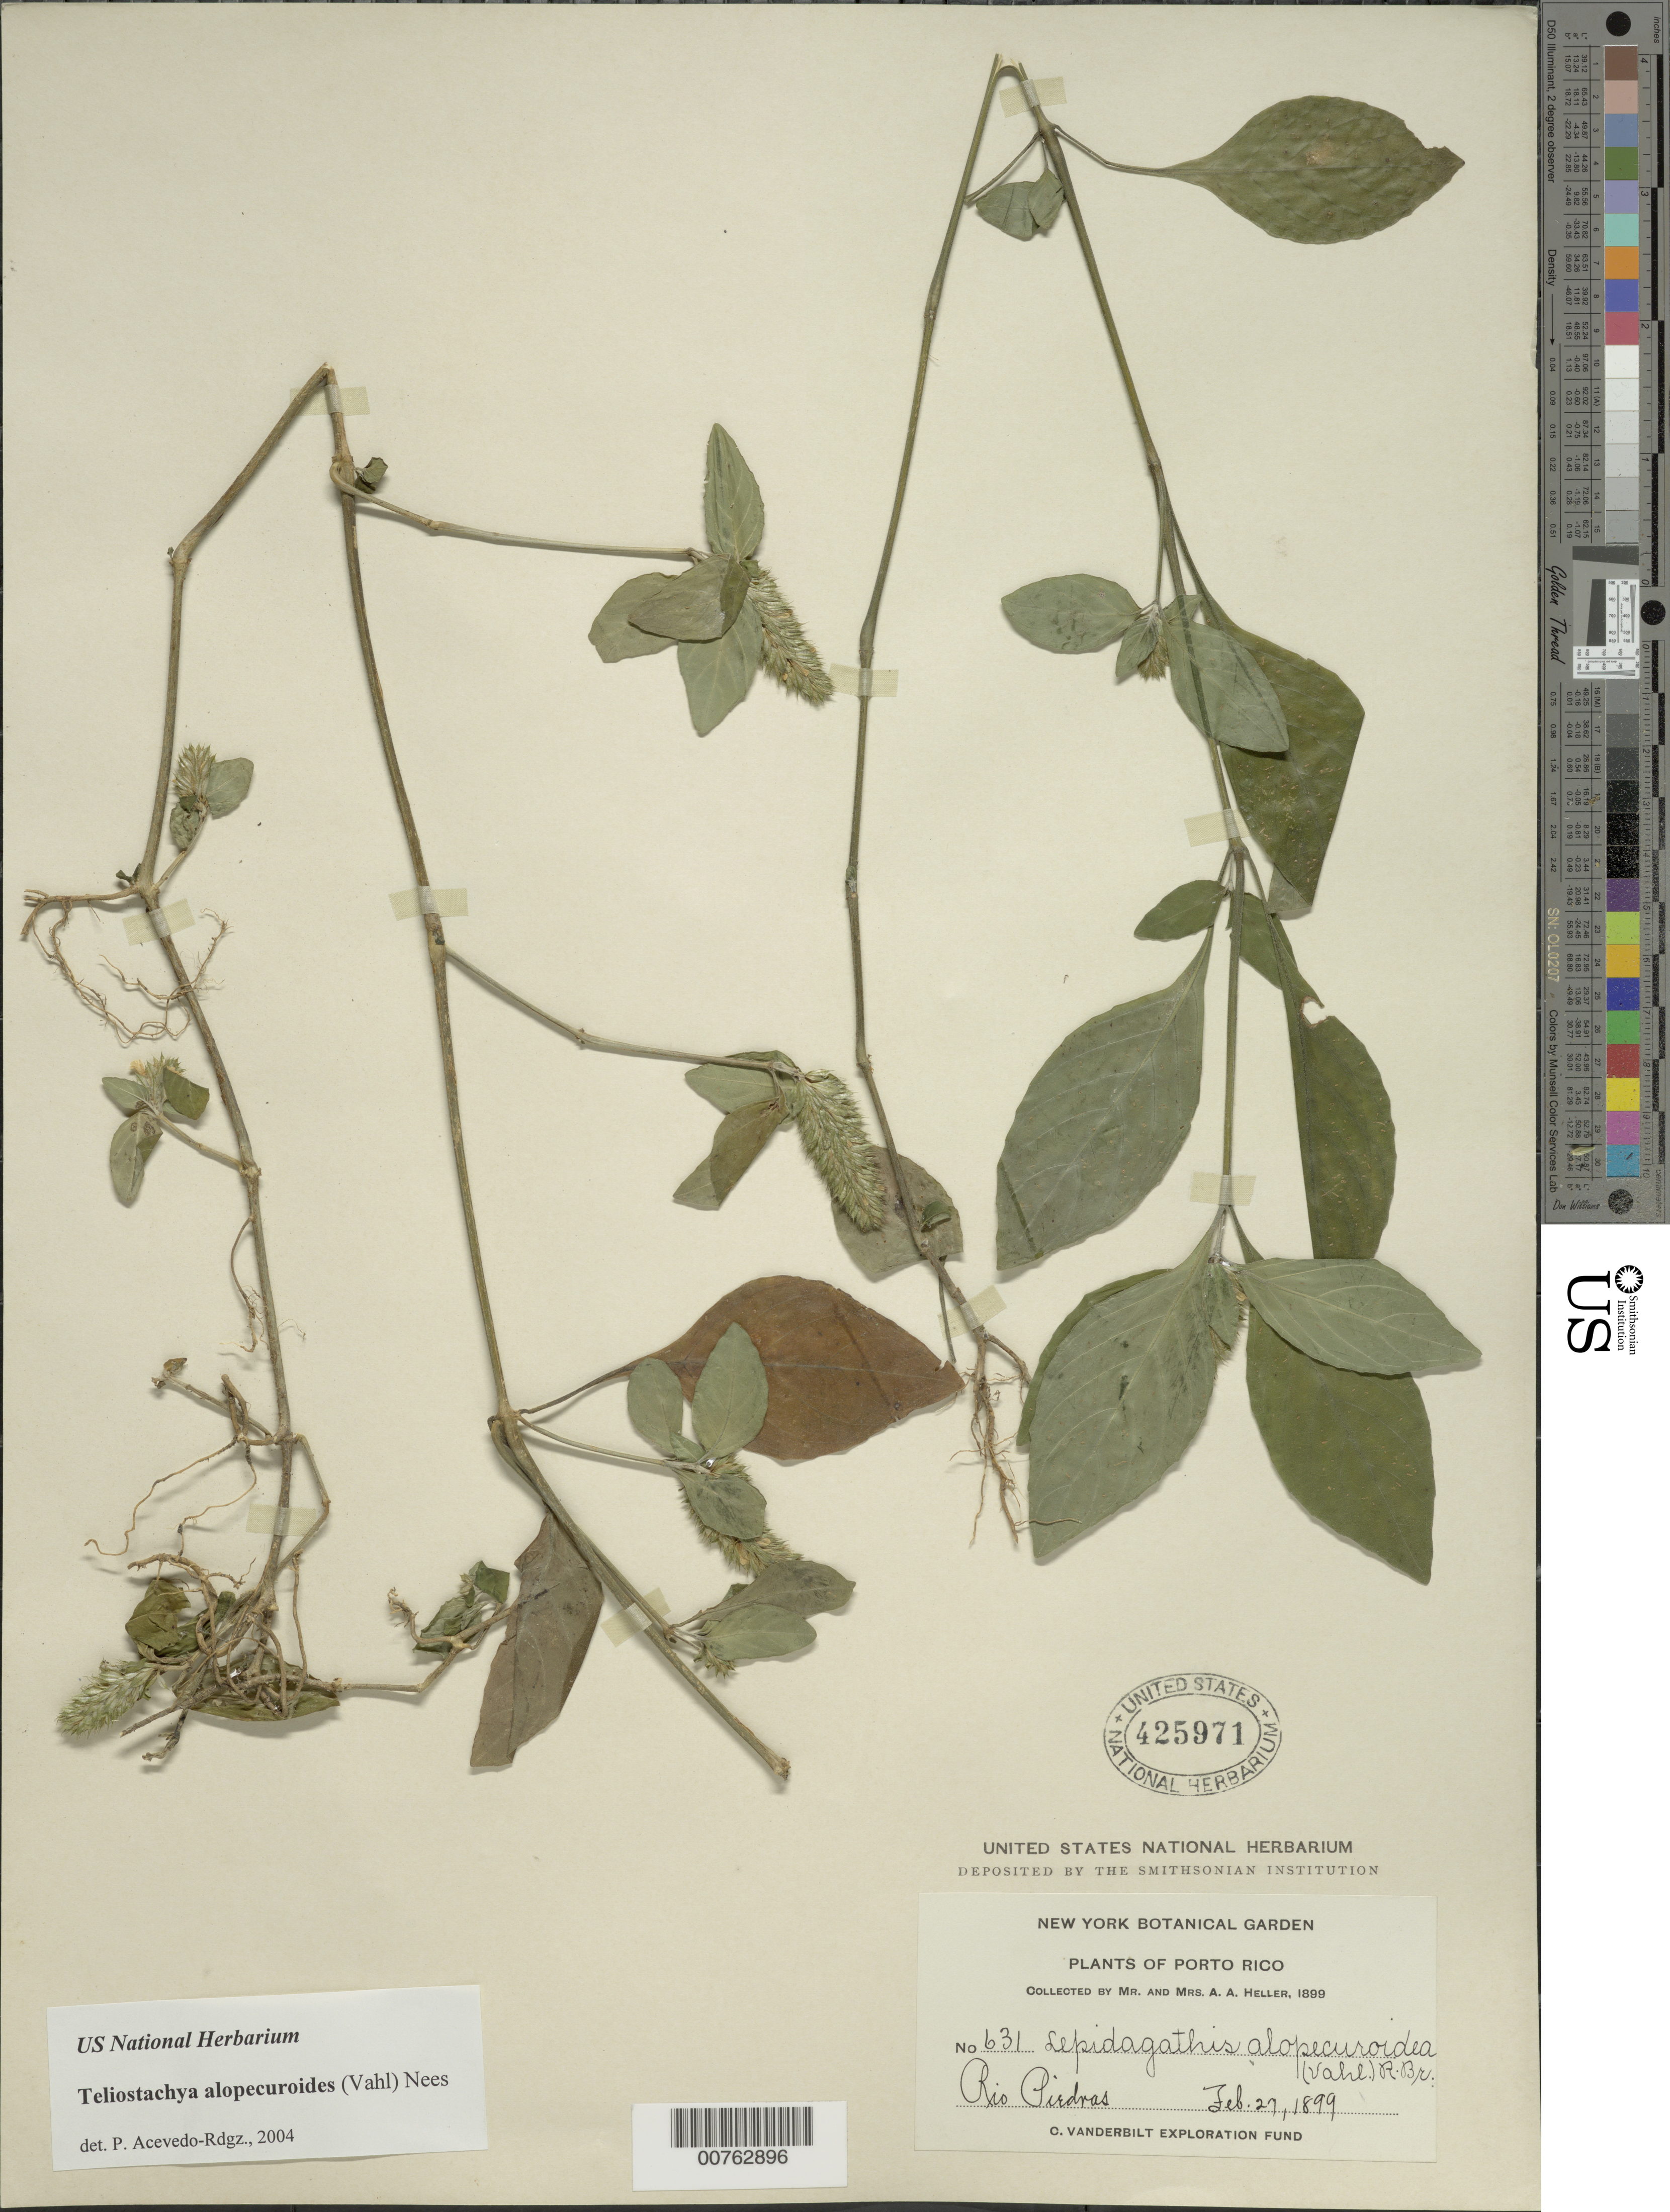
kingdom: Plantae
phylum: Tracheophyta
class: Magnoliopsida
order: Lamiales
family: Acanthaceae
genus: Teliostachya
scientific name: Teliostachya alopecuroidea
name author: (Vahl) Nees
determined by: Acevedo-Rodríguez, P., (BOT), Smithsonian Institution - National Museum of Natural History (UNITED STATES)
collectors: A. A. Heller & E. G. Heller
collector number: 631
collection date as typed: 27 Feb 1899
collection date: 1899-02-27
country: Puerto Rico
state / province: San Juan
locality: Río Piedras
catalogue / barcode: US 425971